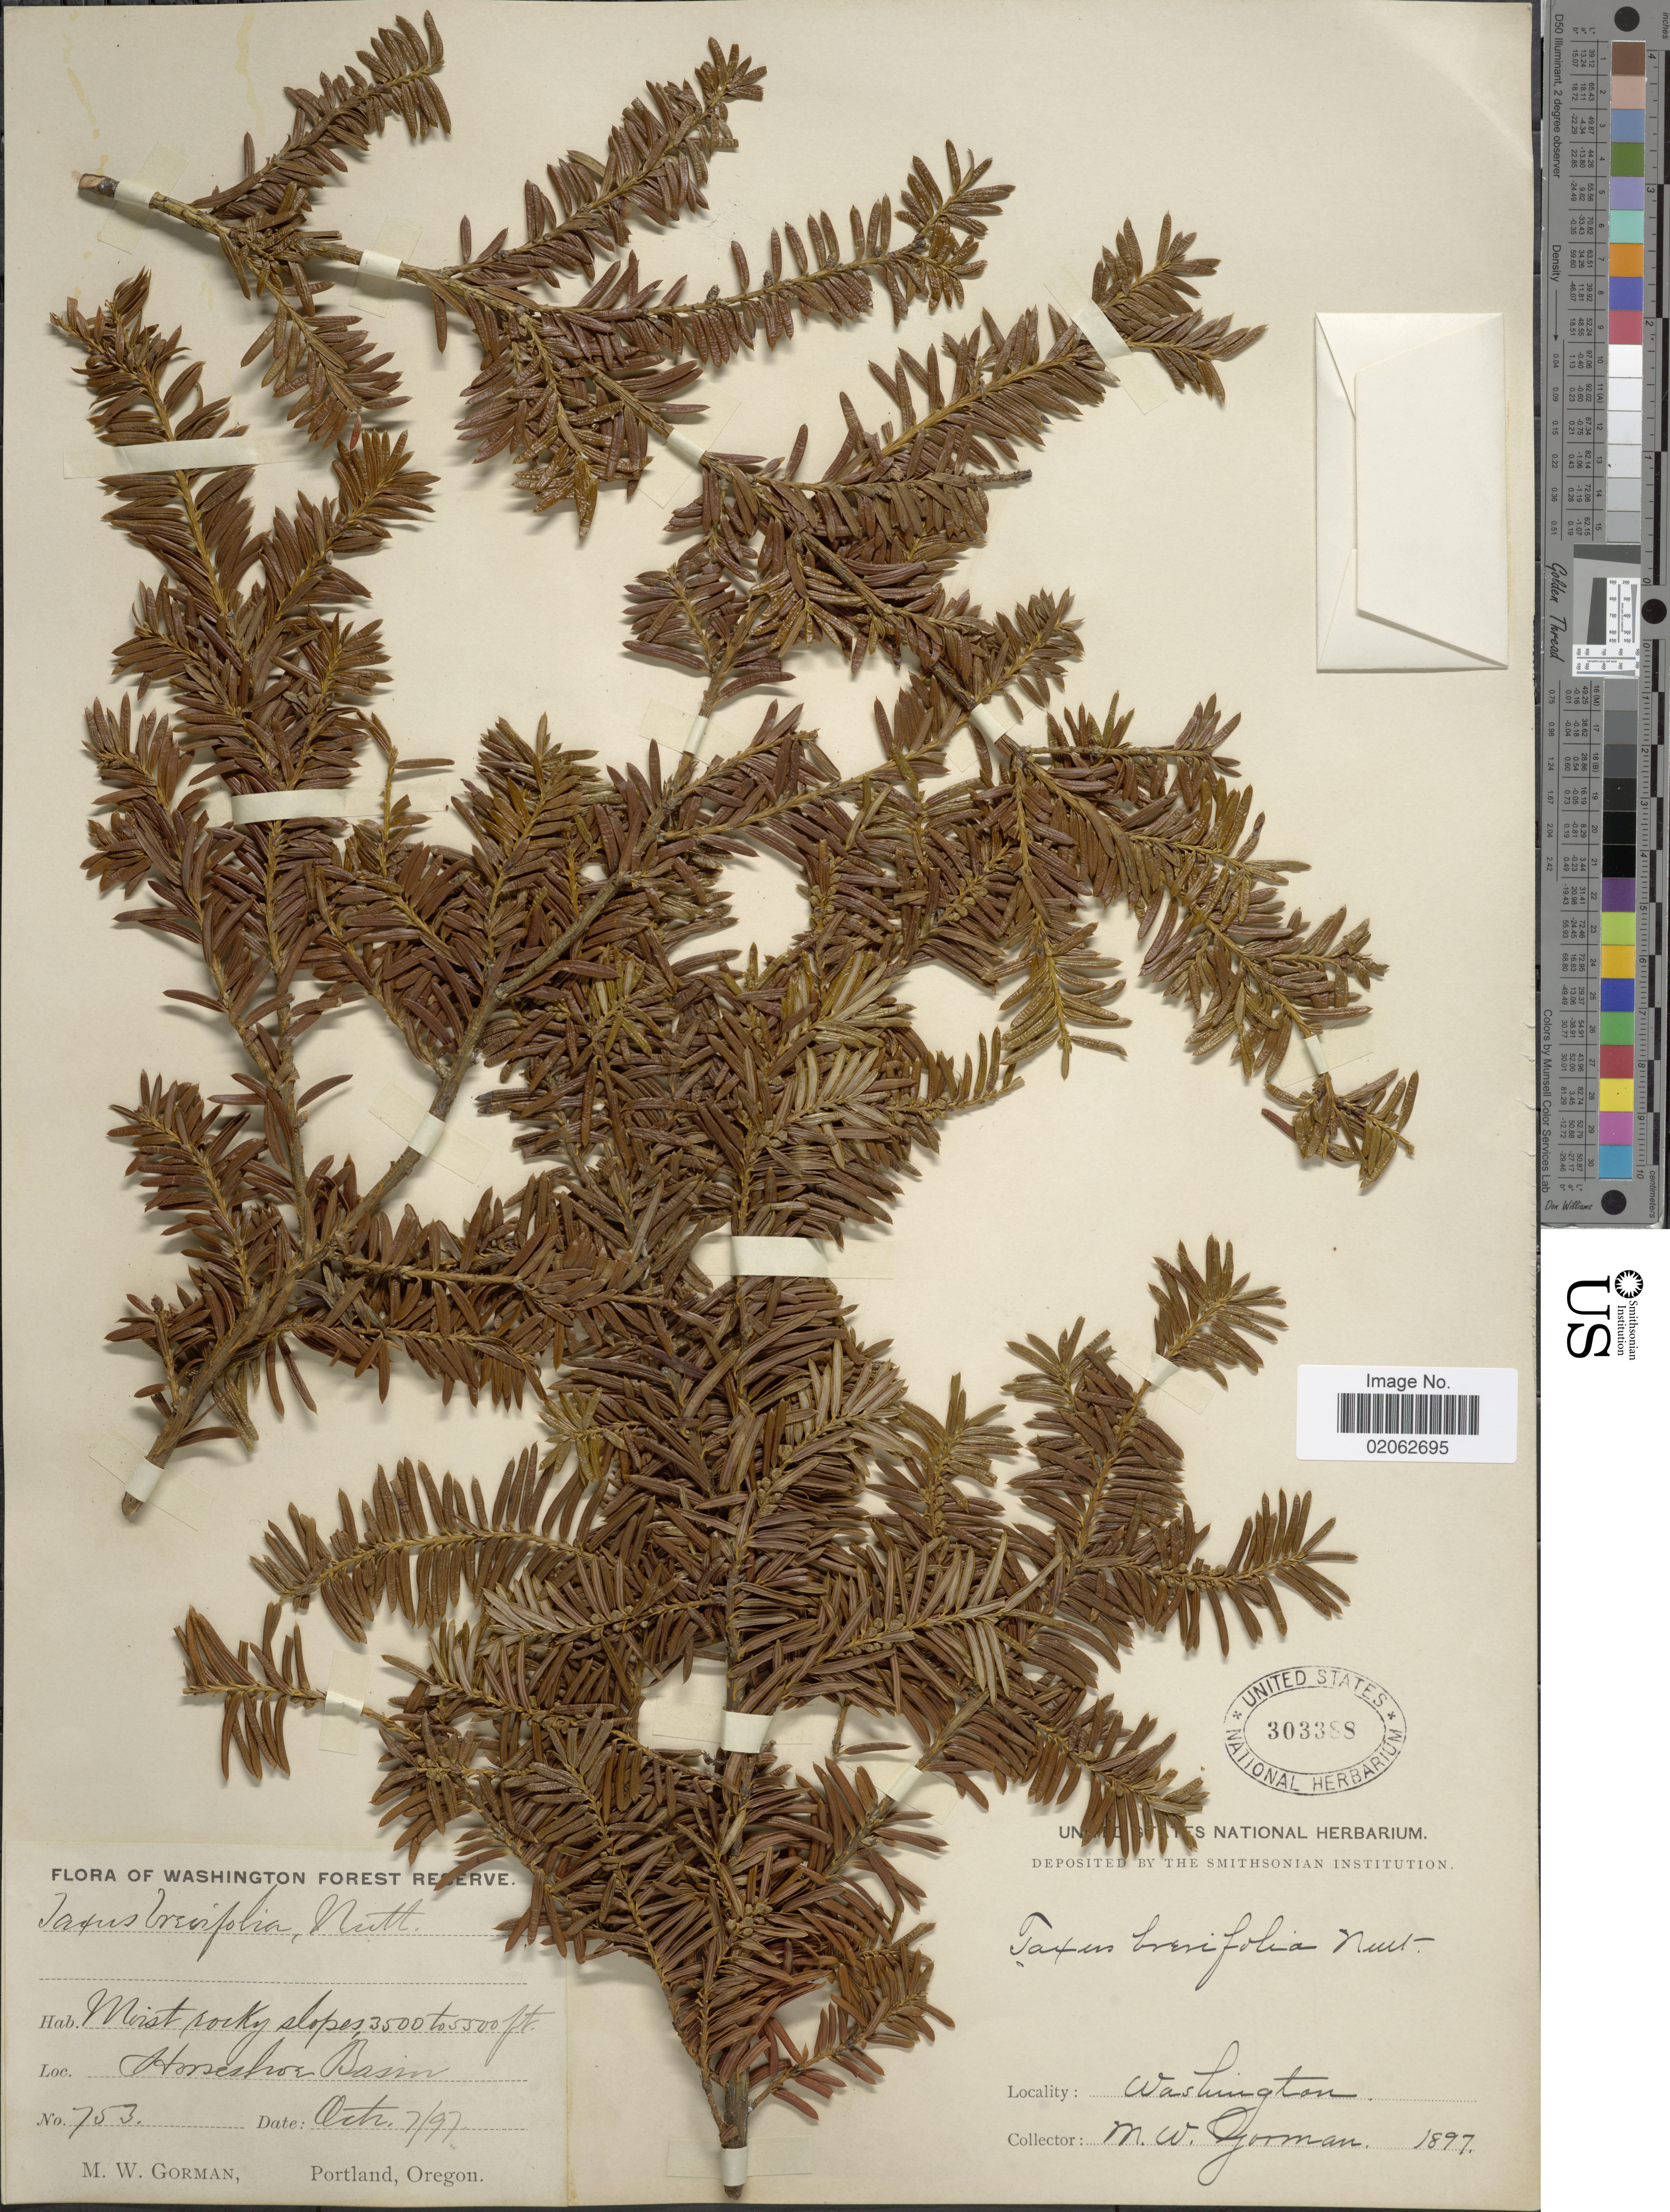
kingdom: Plantae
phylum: Tracheophyta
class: Pinopsida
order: Pinales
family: Taxaceae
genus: Taxus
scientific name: Taxus brevifolia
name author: Nutt.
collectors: M. W. Gorman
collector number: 753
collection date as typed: Transcribed d/m/y: 7/10/97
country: United States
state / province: Washington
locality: Horseshore Basin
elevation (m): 1067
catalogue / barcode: US 303388